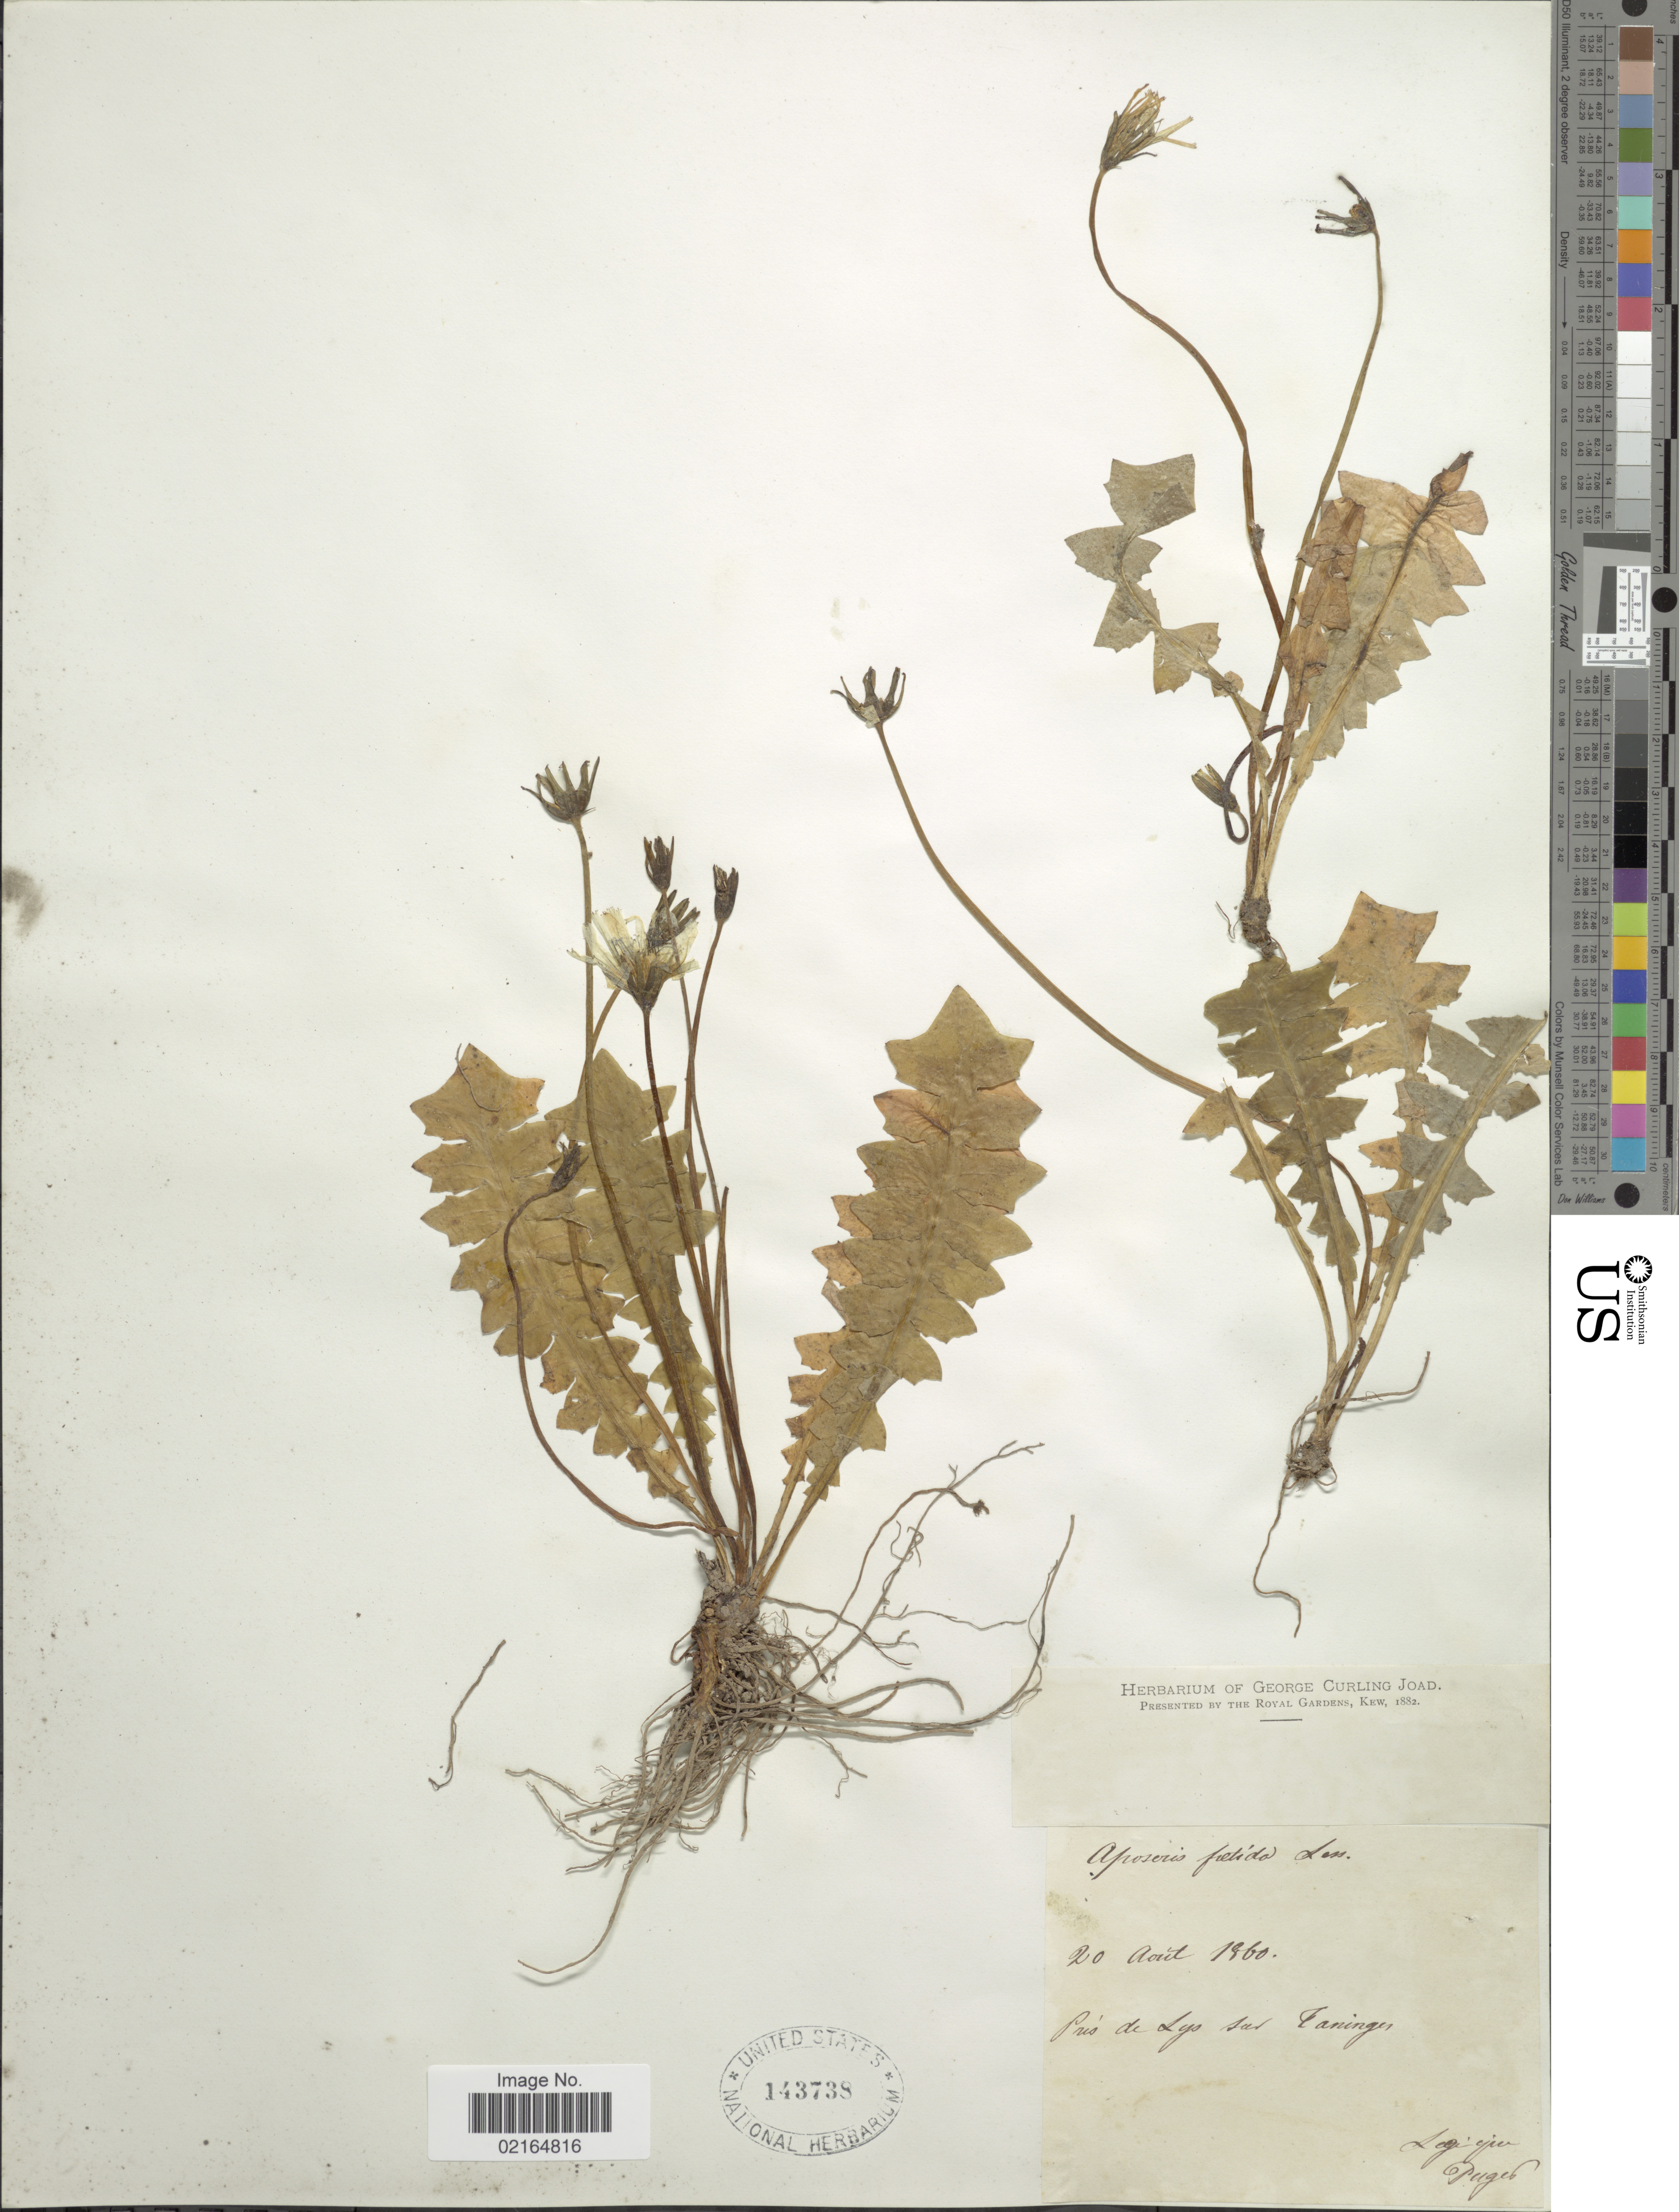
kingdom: Plantae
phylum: Tracheophyta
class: Magnoliopsida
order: Asterales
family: Asteraceae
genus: Aposeris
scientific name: Aposeris foetida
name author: (L.) Less.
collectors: -. Puget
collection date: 1860-08-20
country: France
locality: Pres de Lys sus Taninges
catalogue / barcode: US 143738